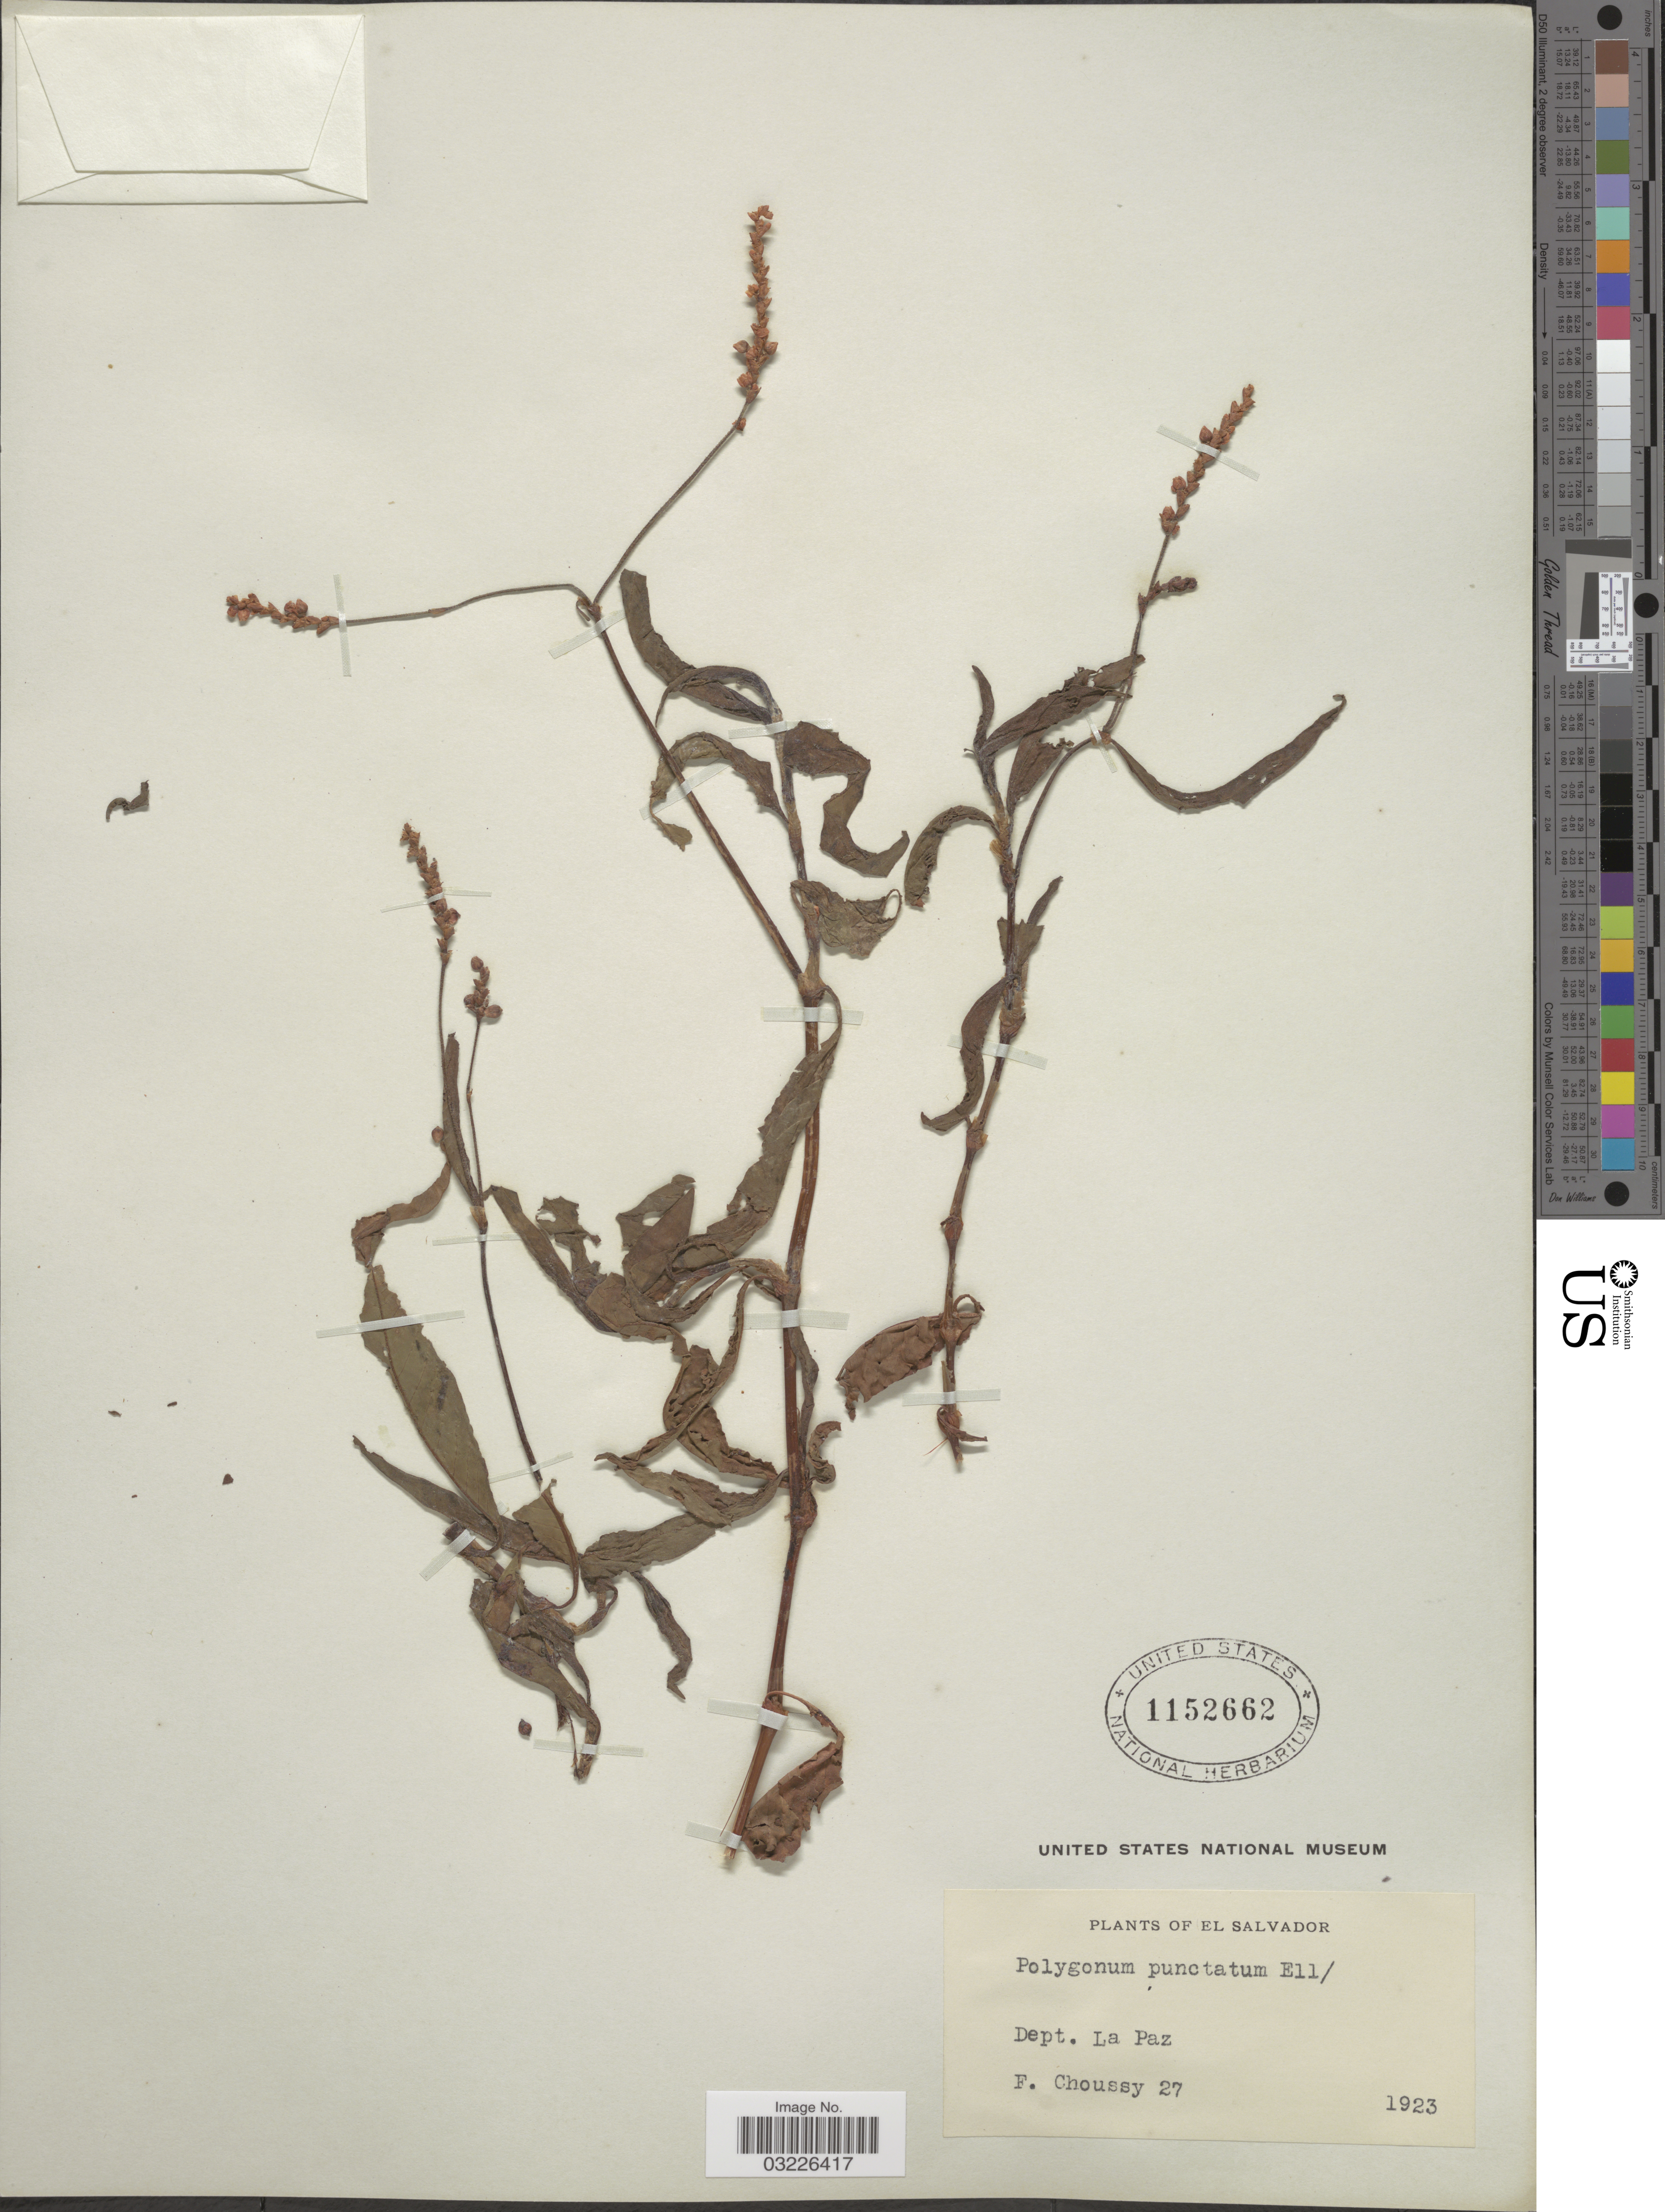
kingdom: Plantae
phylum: Tracheophyta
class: Magnoliopsida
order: Caryophyllales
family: Polygonaceae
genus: Polygonum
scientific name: Polygonum hydropiperoides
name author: Michx.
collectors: F. Choussy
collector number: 27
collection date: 1923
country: El Salvador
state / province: La Paz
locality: Dept. La Paz.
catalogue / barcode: US 1152662